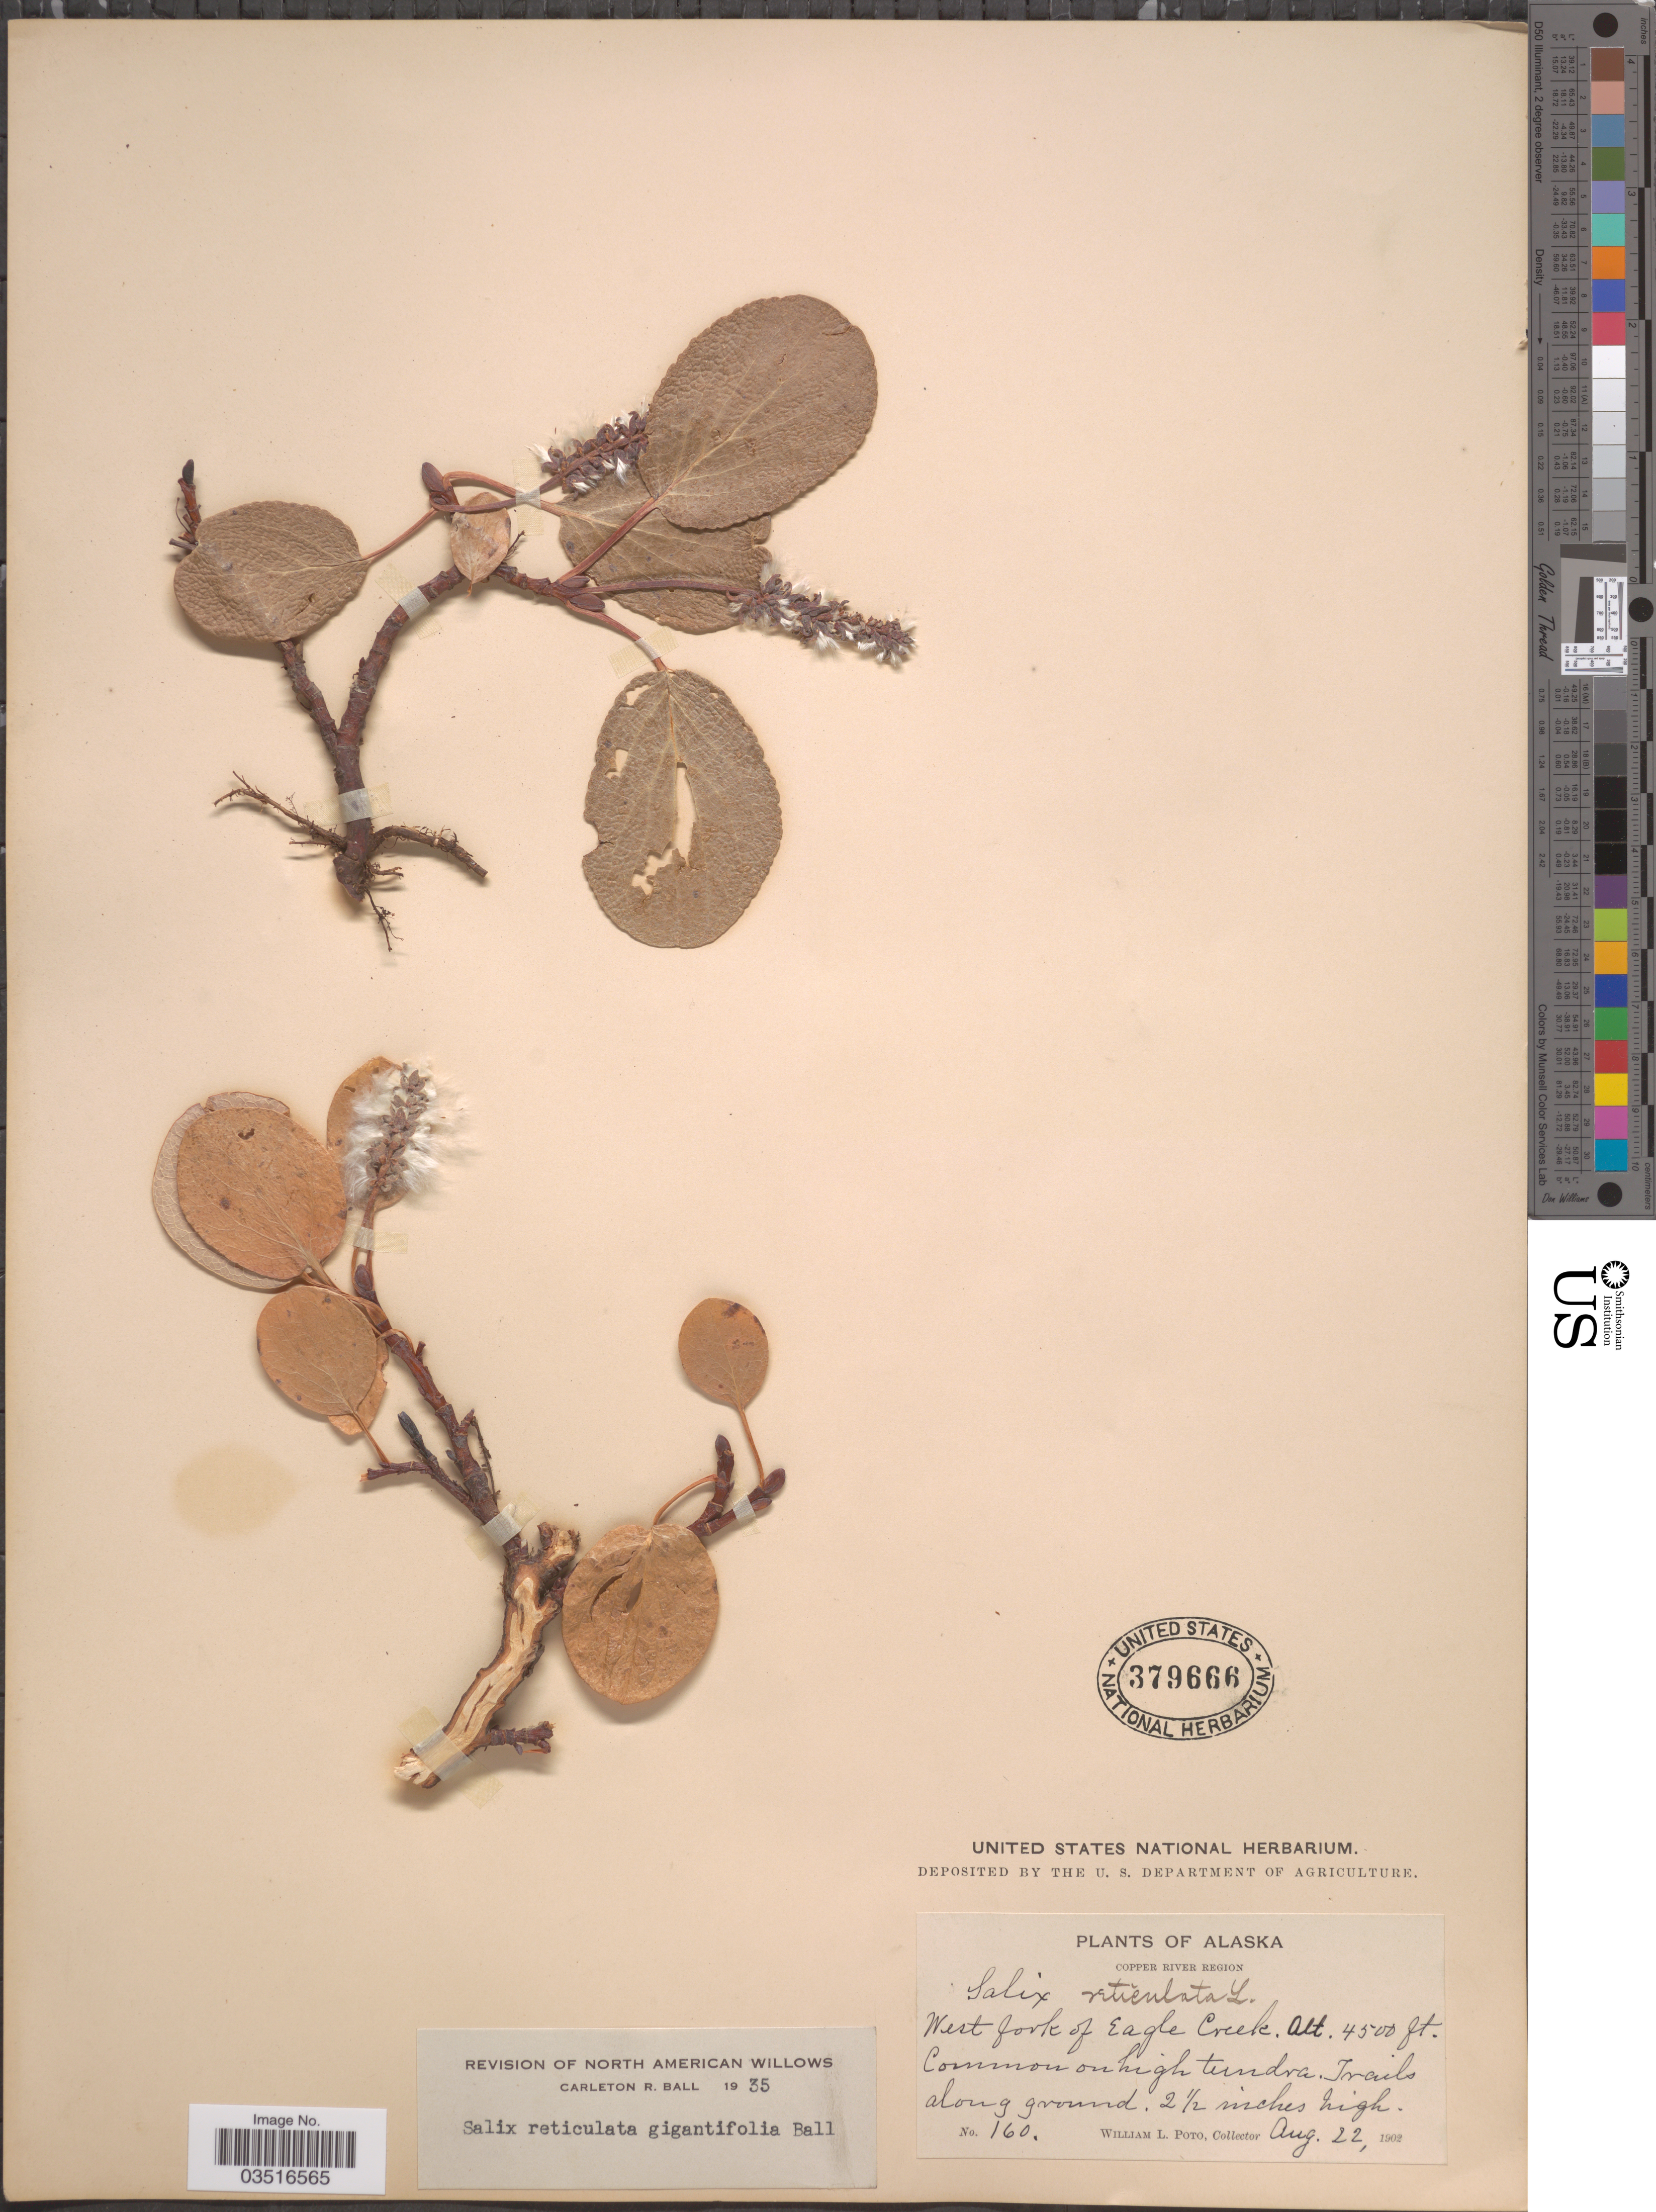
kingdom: Plantae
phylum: Tracheophyta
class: Magnoliopsida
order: Malpighiales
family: Salicaceae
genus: Salix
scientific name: Salix reticulata var. gigantifolia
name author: C.R. Ball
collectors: W. Poto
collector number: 160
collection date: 1902-08-22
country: United States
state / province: Alaska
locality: Copper River Region. West fork of Eagle Creek. Trails along ground.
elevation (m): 1372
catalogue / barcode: US 379666